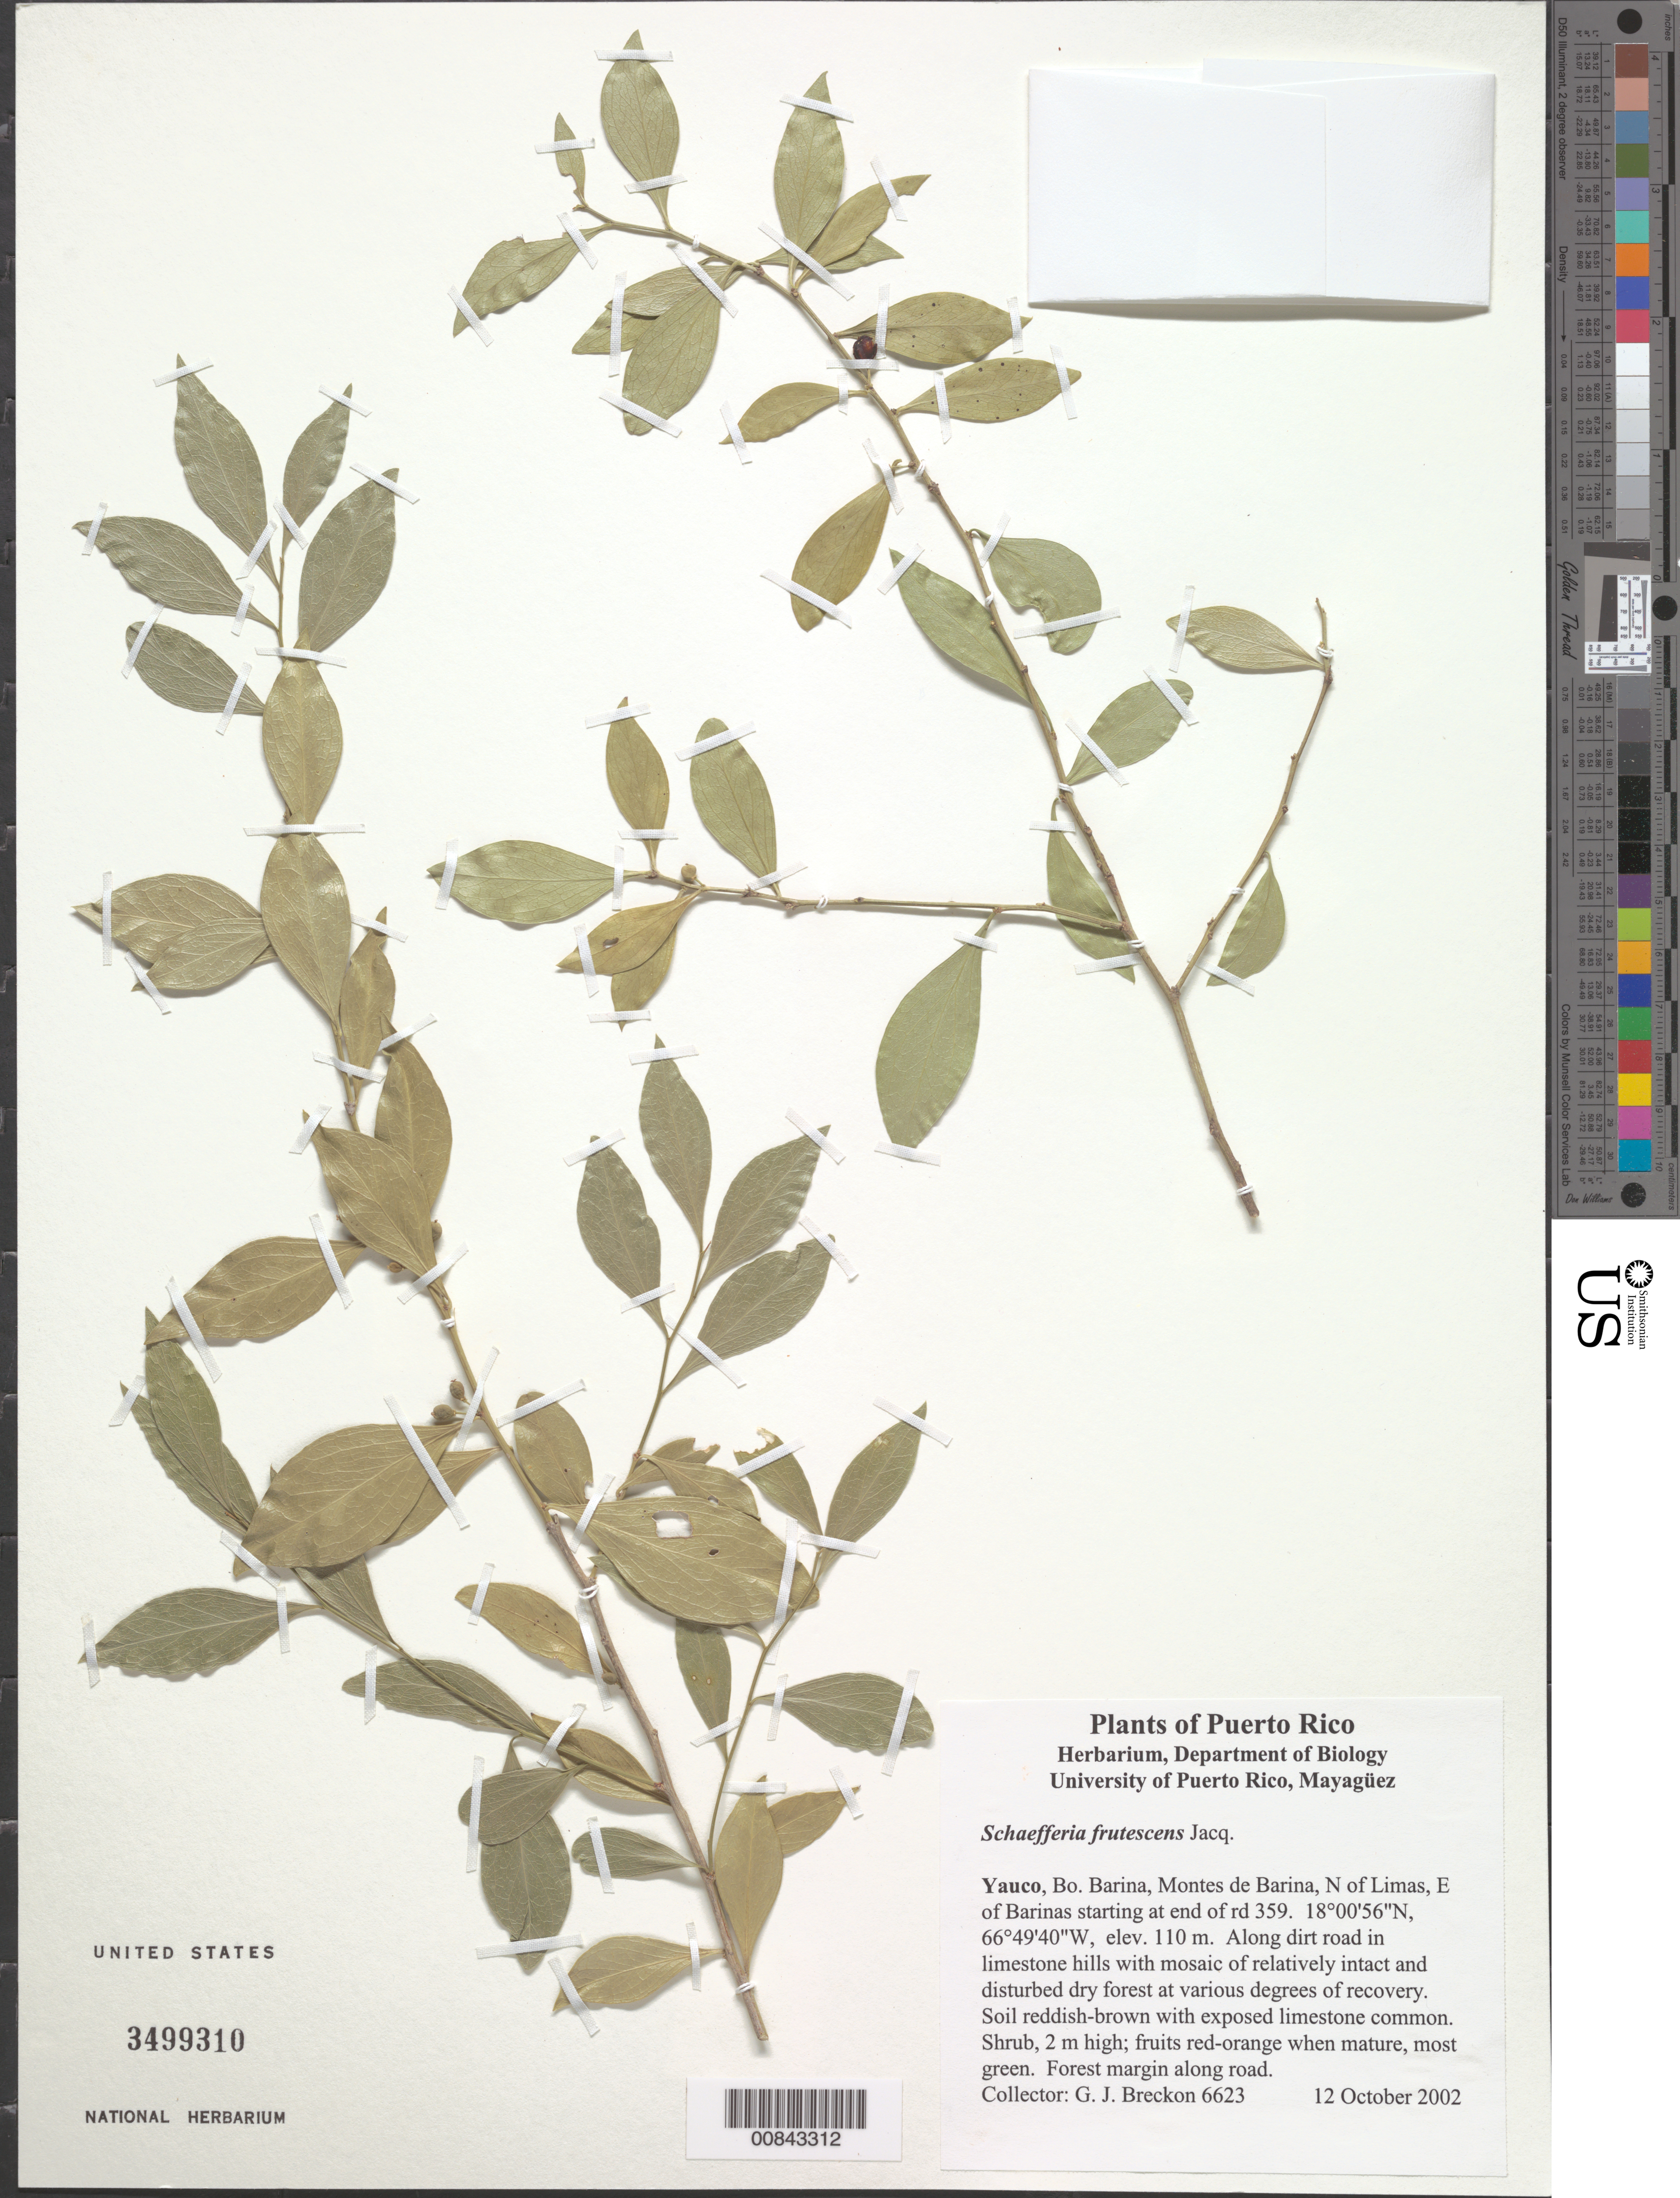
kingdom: Plantae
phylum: Tracheophyta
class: Magnoliopsida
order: Celastrales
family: Celastraceae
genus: Schaefferia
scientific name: Schaefferia frutescens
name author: Jacq.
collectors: G. Breckon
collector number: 6623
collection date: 2002-10-12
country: Puerto Rico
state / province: Yauco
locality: Bo. Barina, Montes de Barina, N of Limas, E of Barinas starting at end of rd 359.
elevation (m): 110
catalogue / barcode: US 3499310